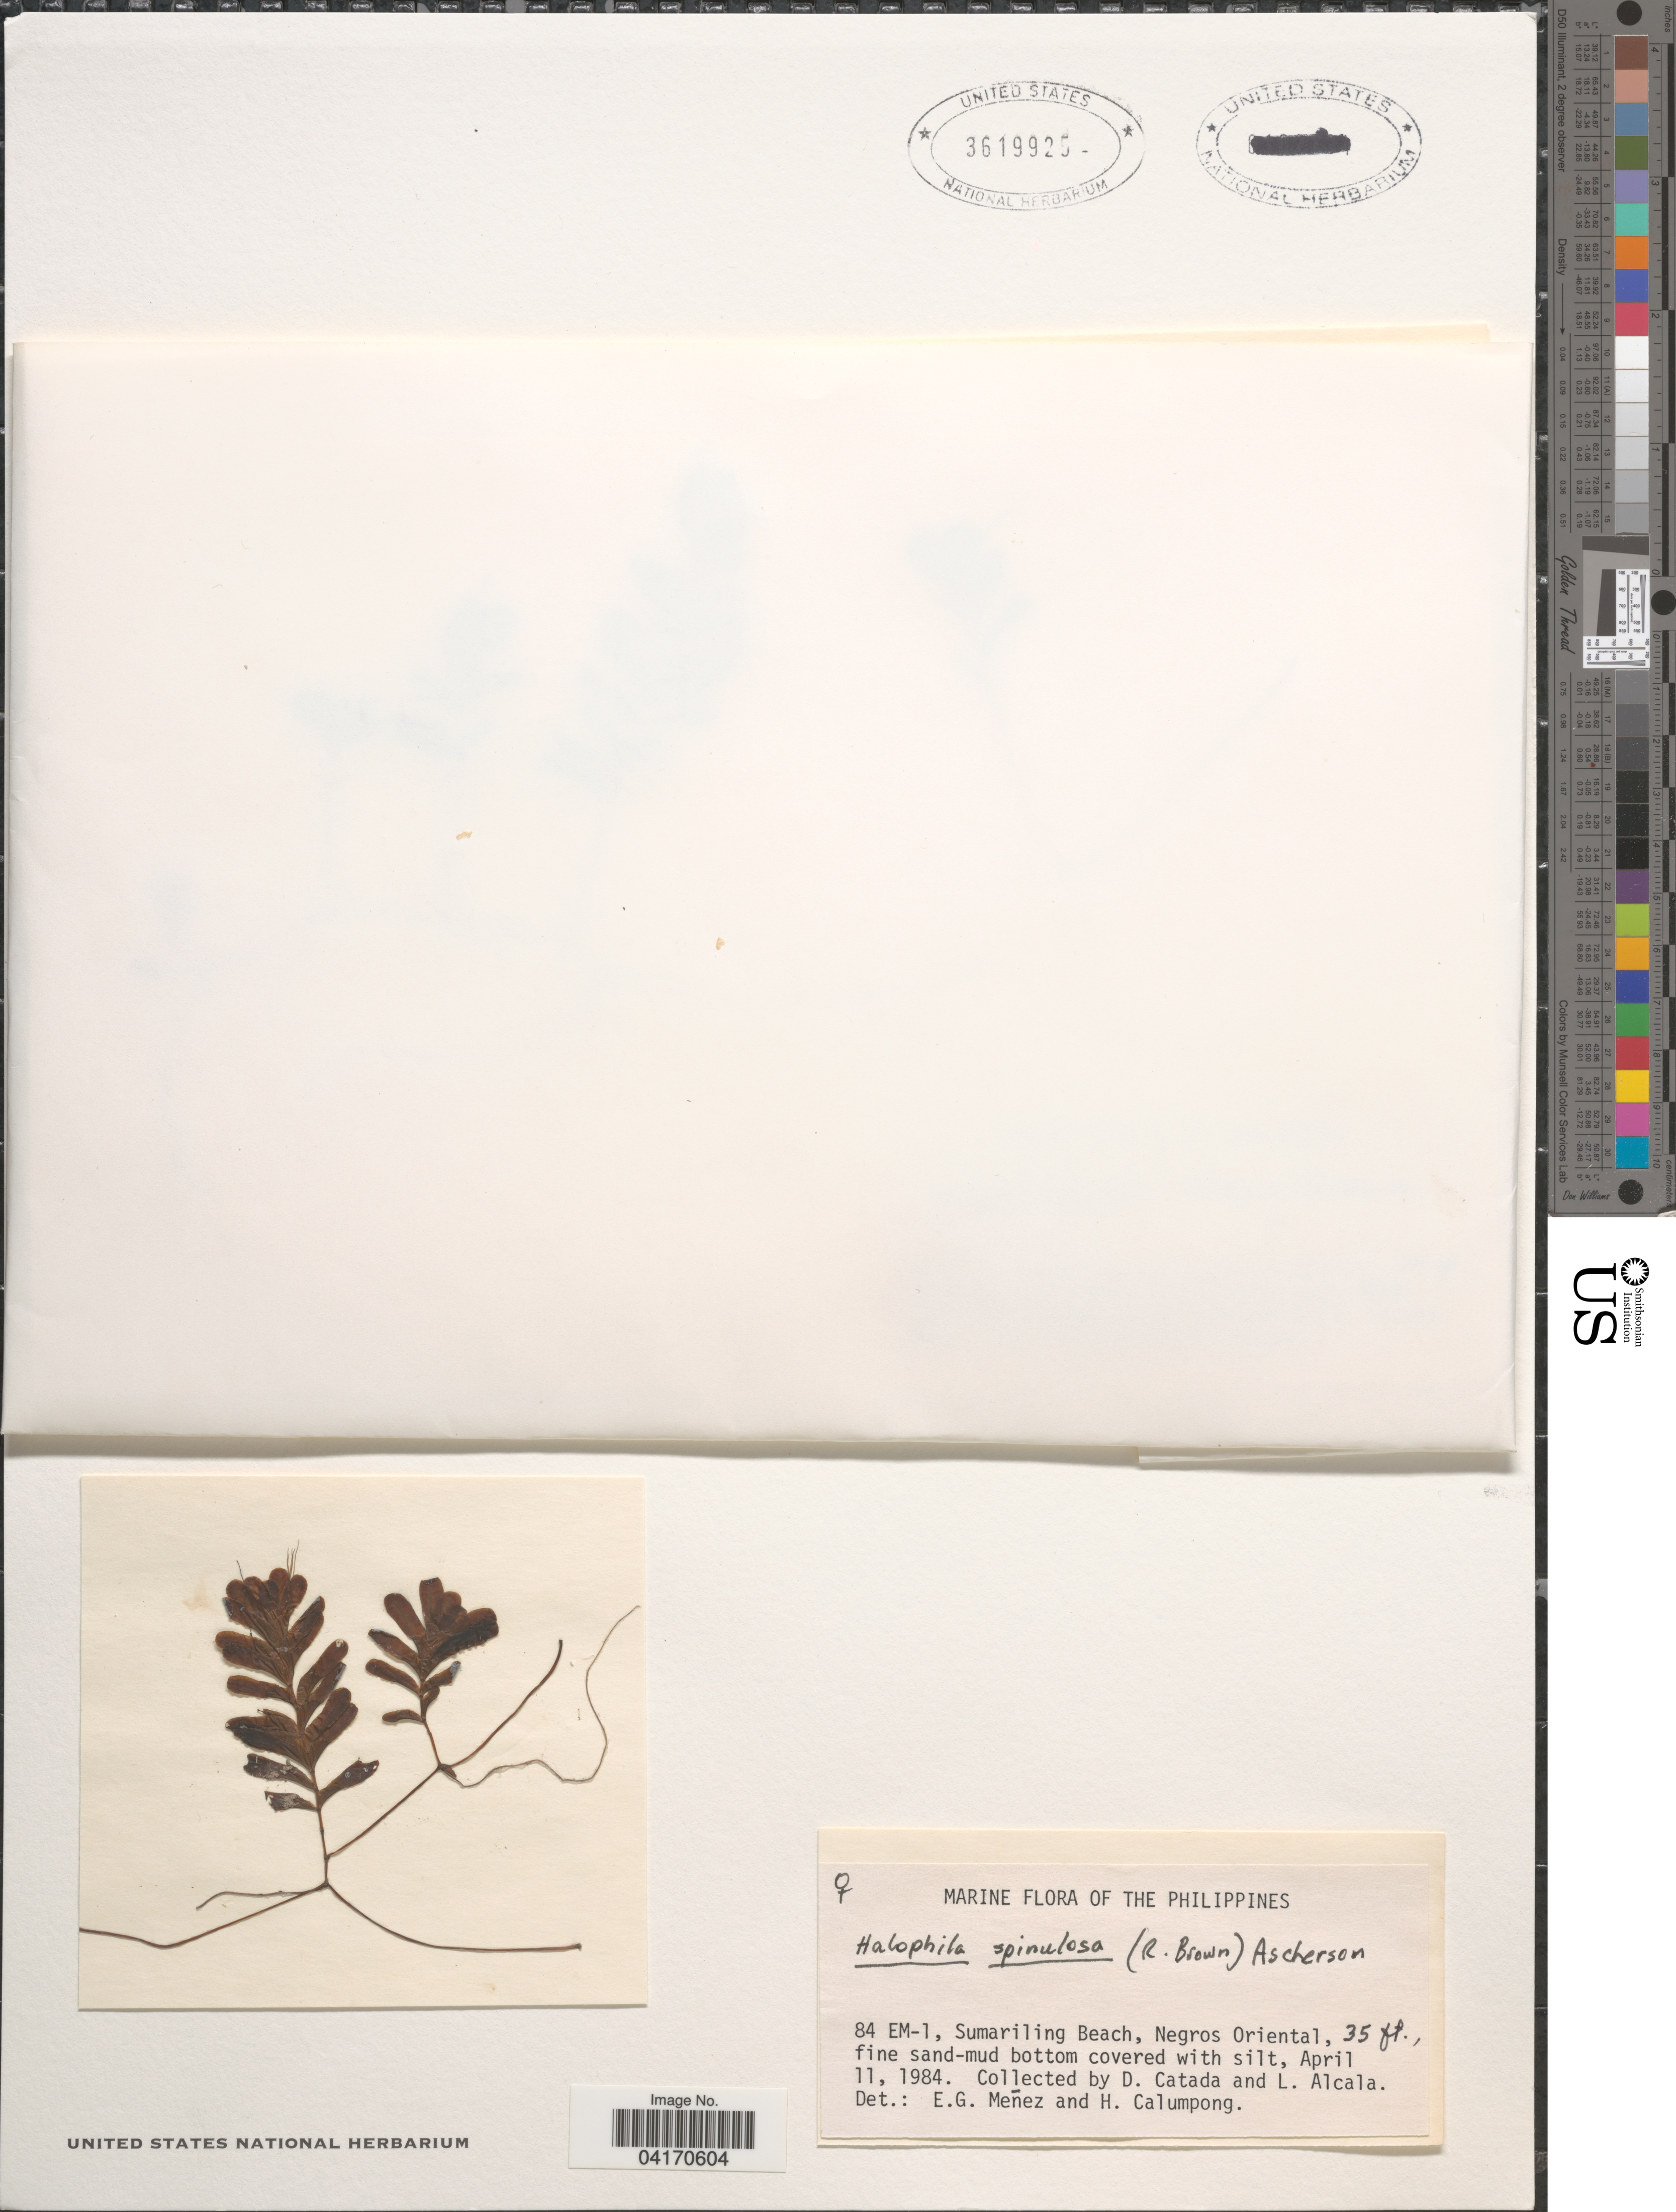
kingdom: Plantae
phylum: Tracheophyta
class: Liliopsida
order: Alismatales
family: Hydrocharitaceae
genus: Halophila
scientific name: Halophila spinulosa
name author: (R. Br.) Asch.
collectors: D. Catada & L. Alcala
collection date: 1984-04-11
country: Philippines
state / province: Central Visayas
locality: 84 EM-1, Sumariling Beach, Negros Oriental.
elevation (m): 11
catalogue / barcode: US 3619925